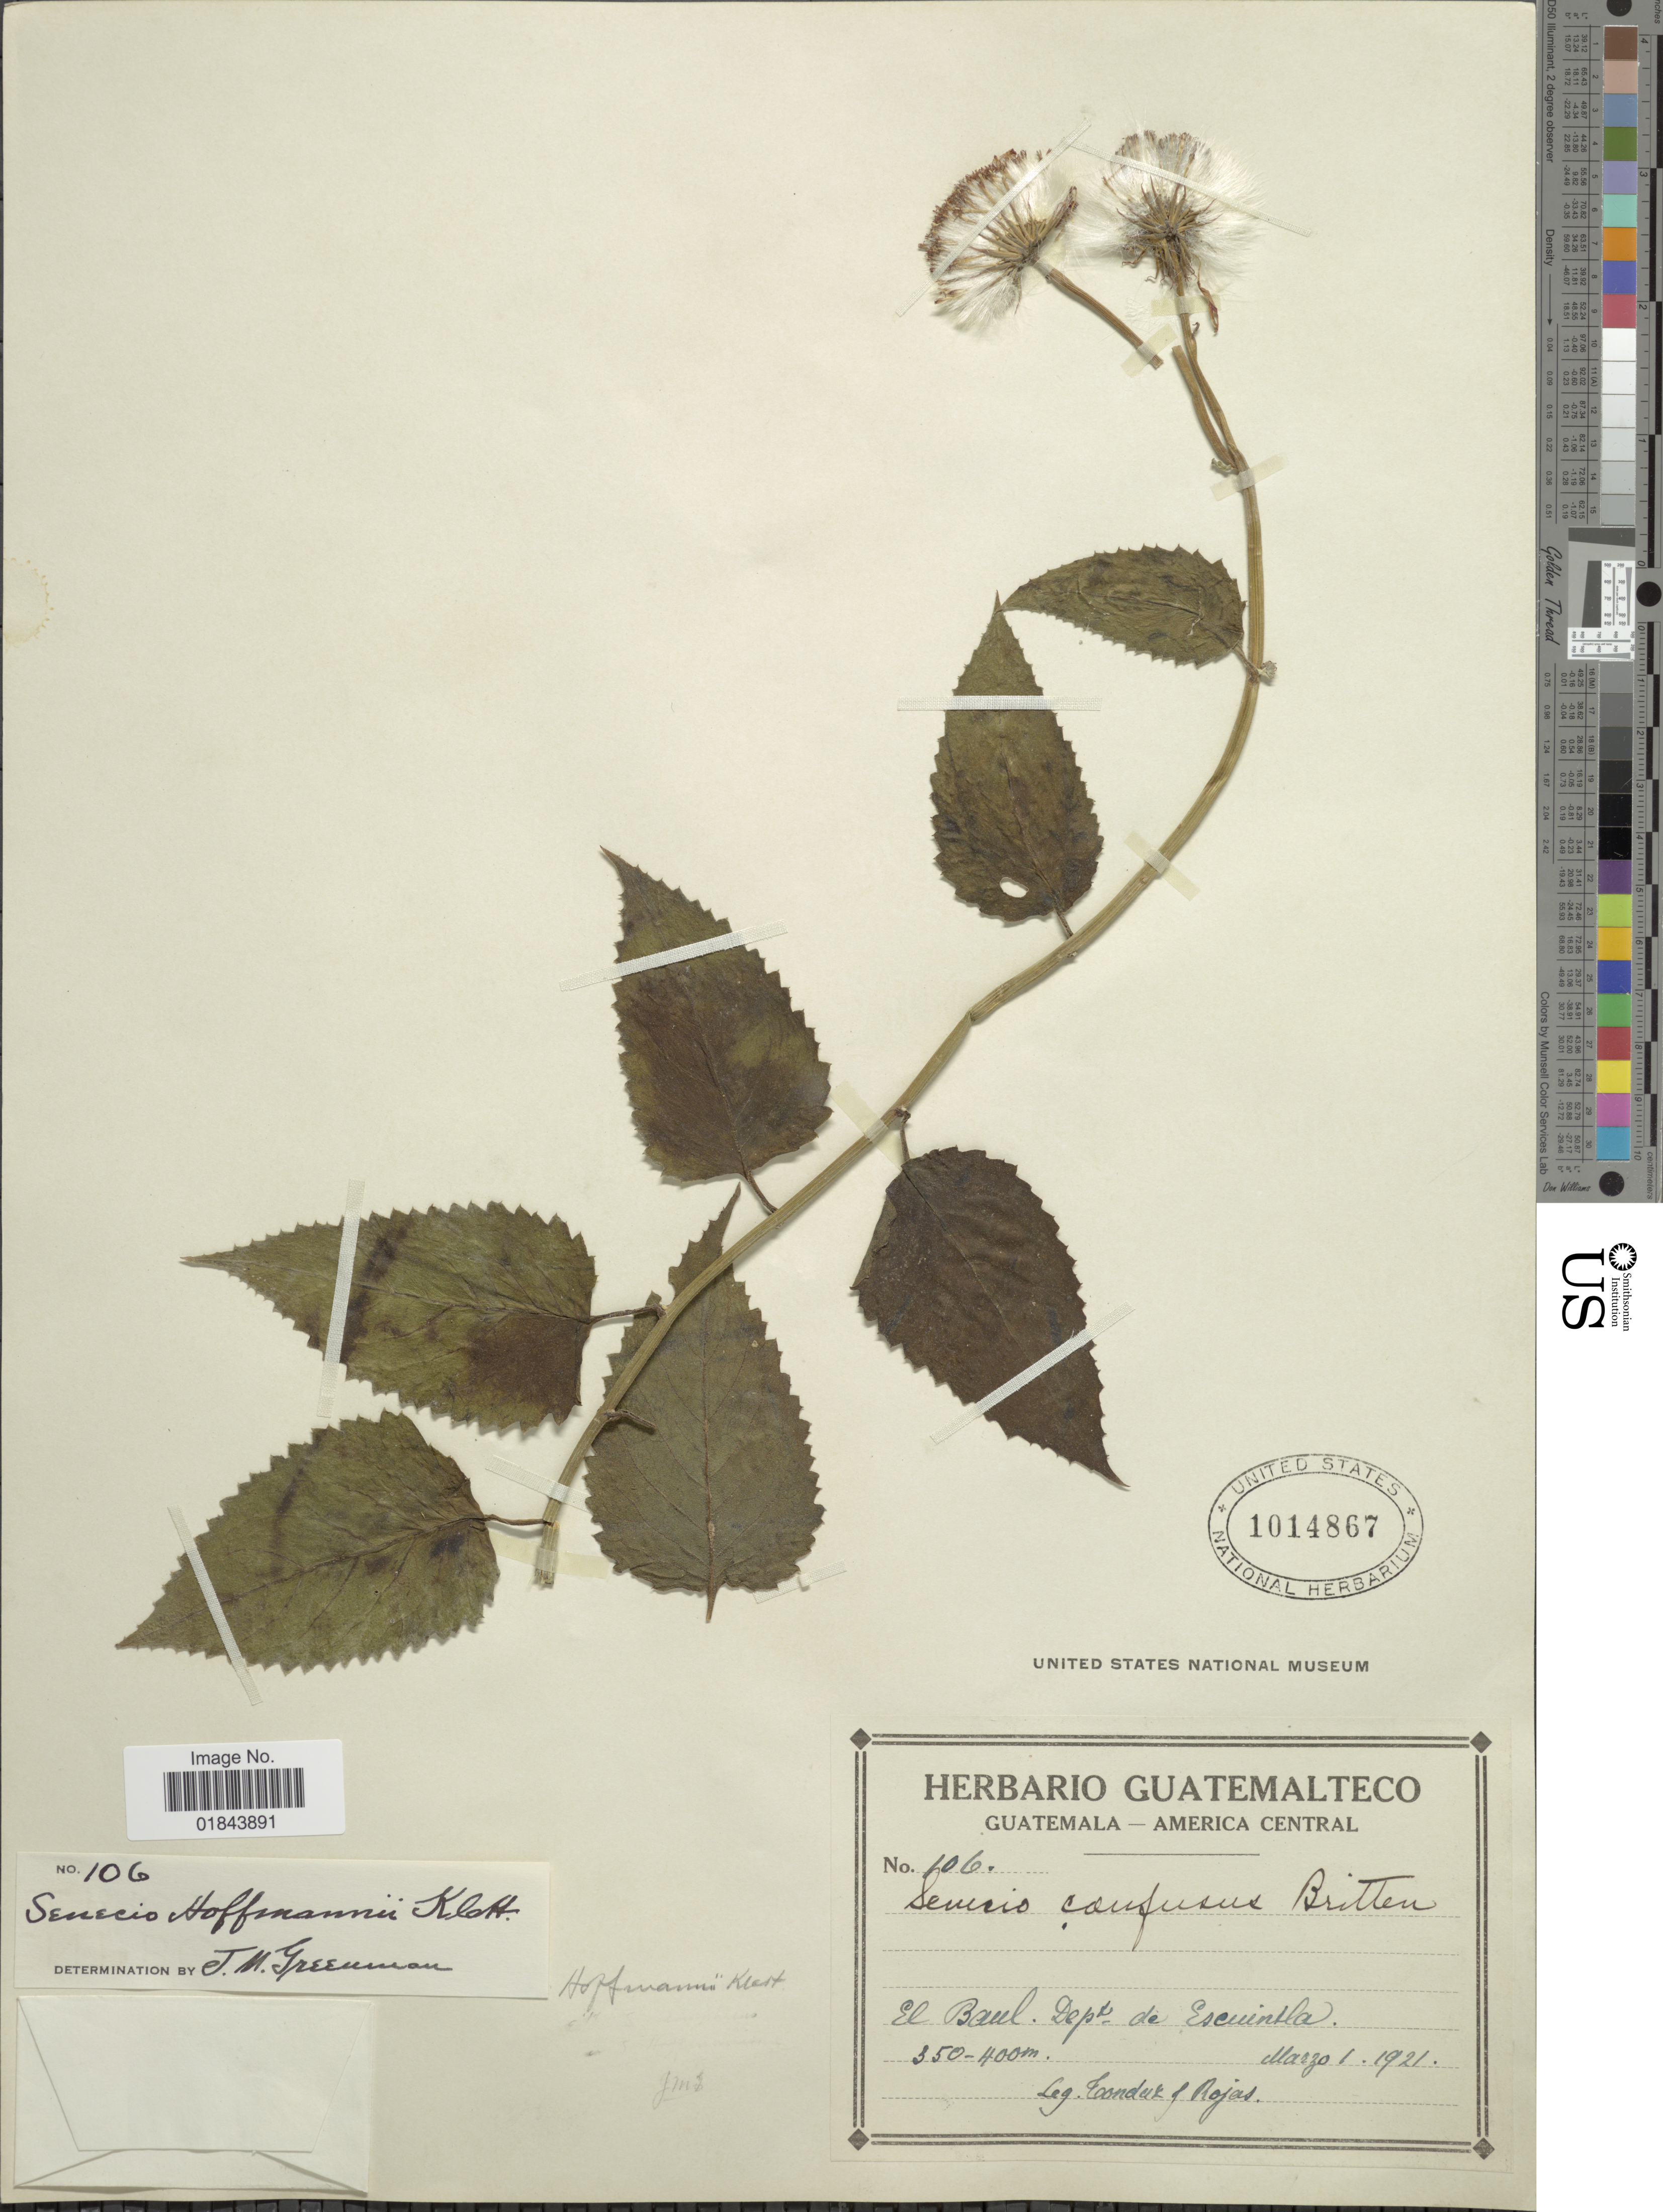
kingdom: Plantae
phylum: Tracheophyta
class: Magnoliopsida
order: Asterales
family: Asteraceae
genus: Pseudogynoxys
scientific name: Pseudogynoxys cummingii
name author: (Benth.) H. Rob. & Cuatrec.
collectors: A. Tonduz & Rojas, --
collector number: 106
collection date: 1921-03-01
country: Guatemala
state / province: Escuintla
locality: El Baul, Dept. de Escuintla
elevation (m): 350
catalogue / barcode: US 1014867